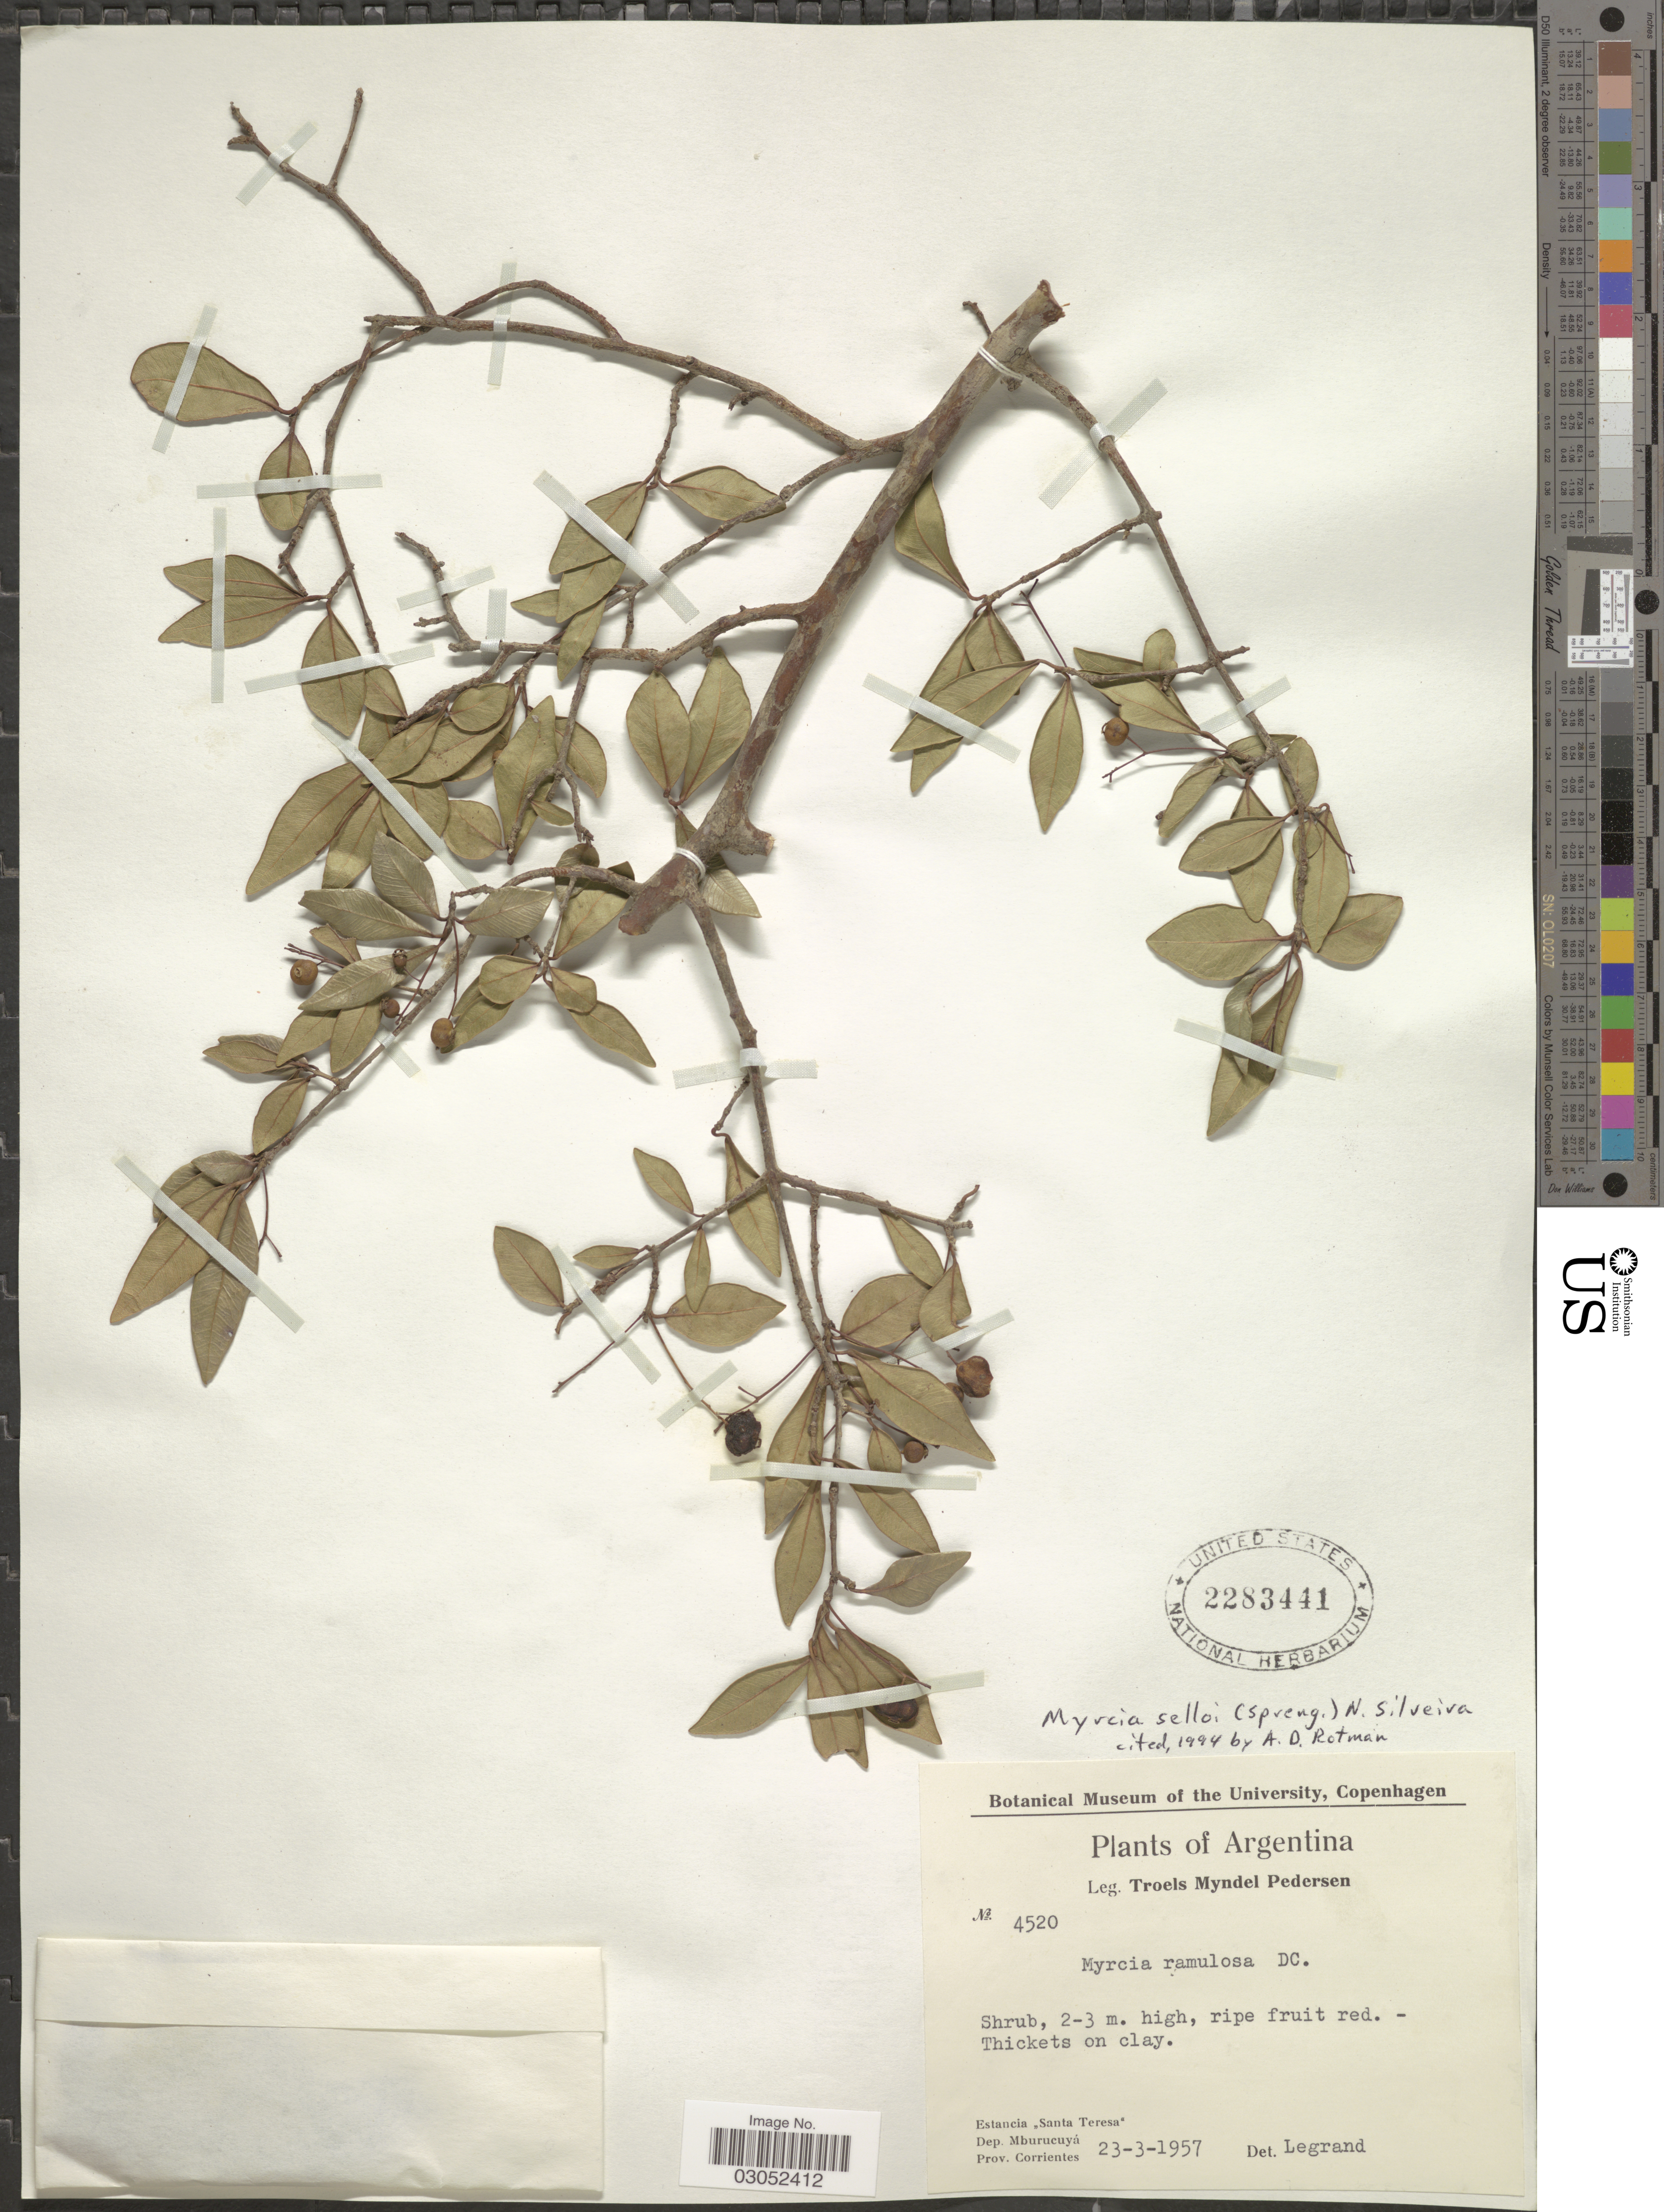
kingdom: Plantae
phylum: Tracheophyta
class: Magnoliopsida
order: Myrtales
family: Myrtaceae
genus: Myrcia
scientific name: Myrcia selloi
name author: (Spreng.) Silveira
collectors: T. Pederson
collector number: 4520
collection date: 1957-03-23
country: Argentina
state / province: Corrientes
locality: Estancia "Santa Teresa". Dep. Mburucuyá. Prov. Corrientes.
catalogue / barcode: US 2283441